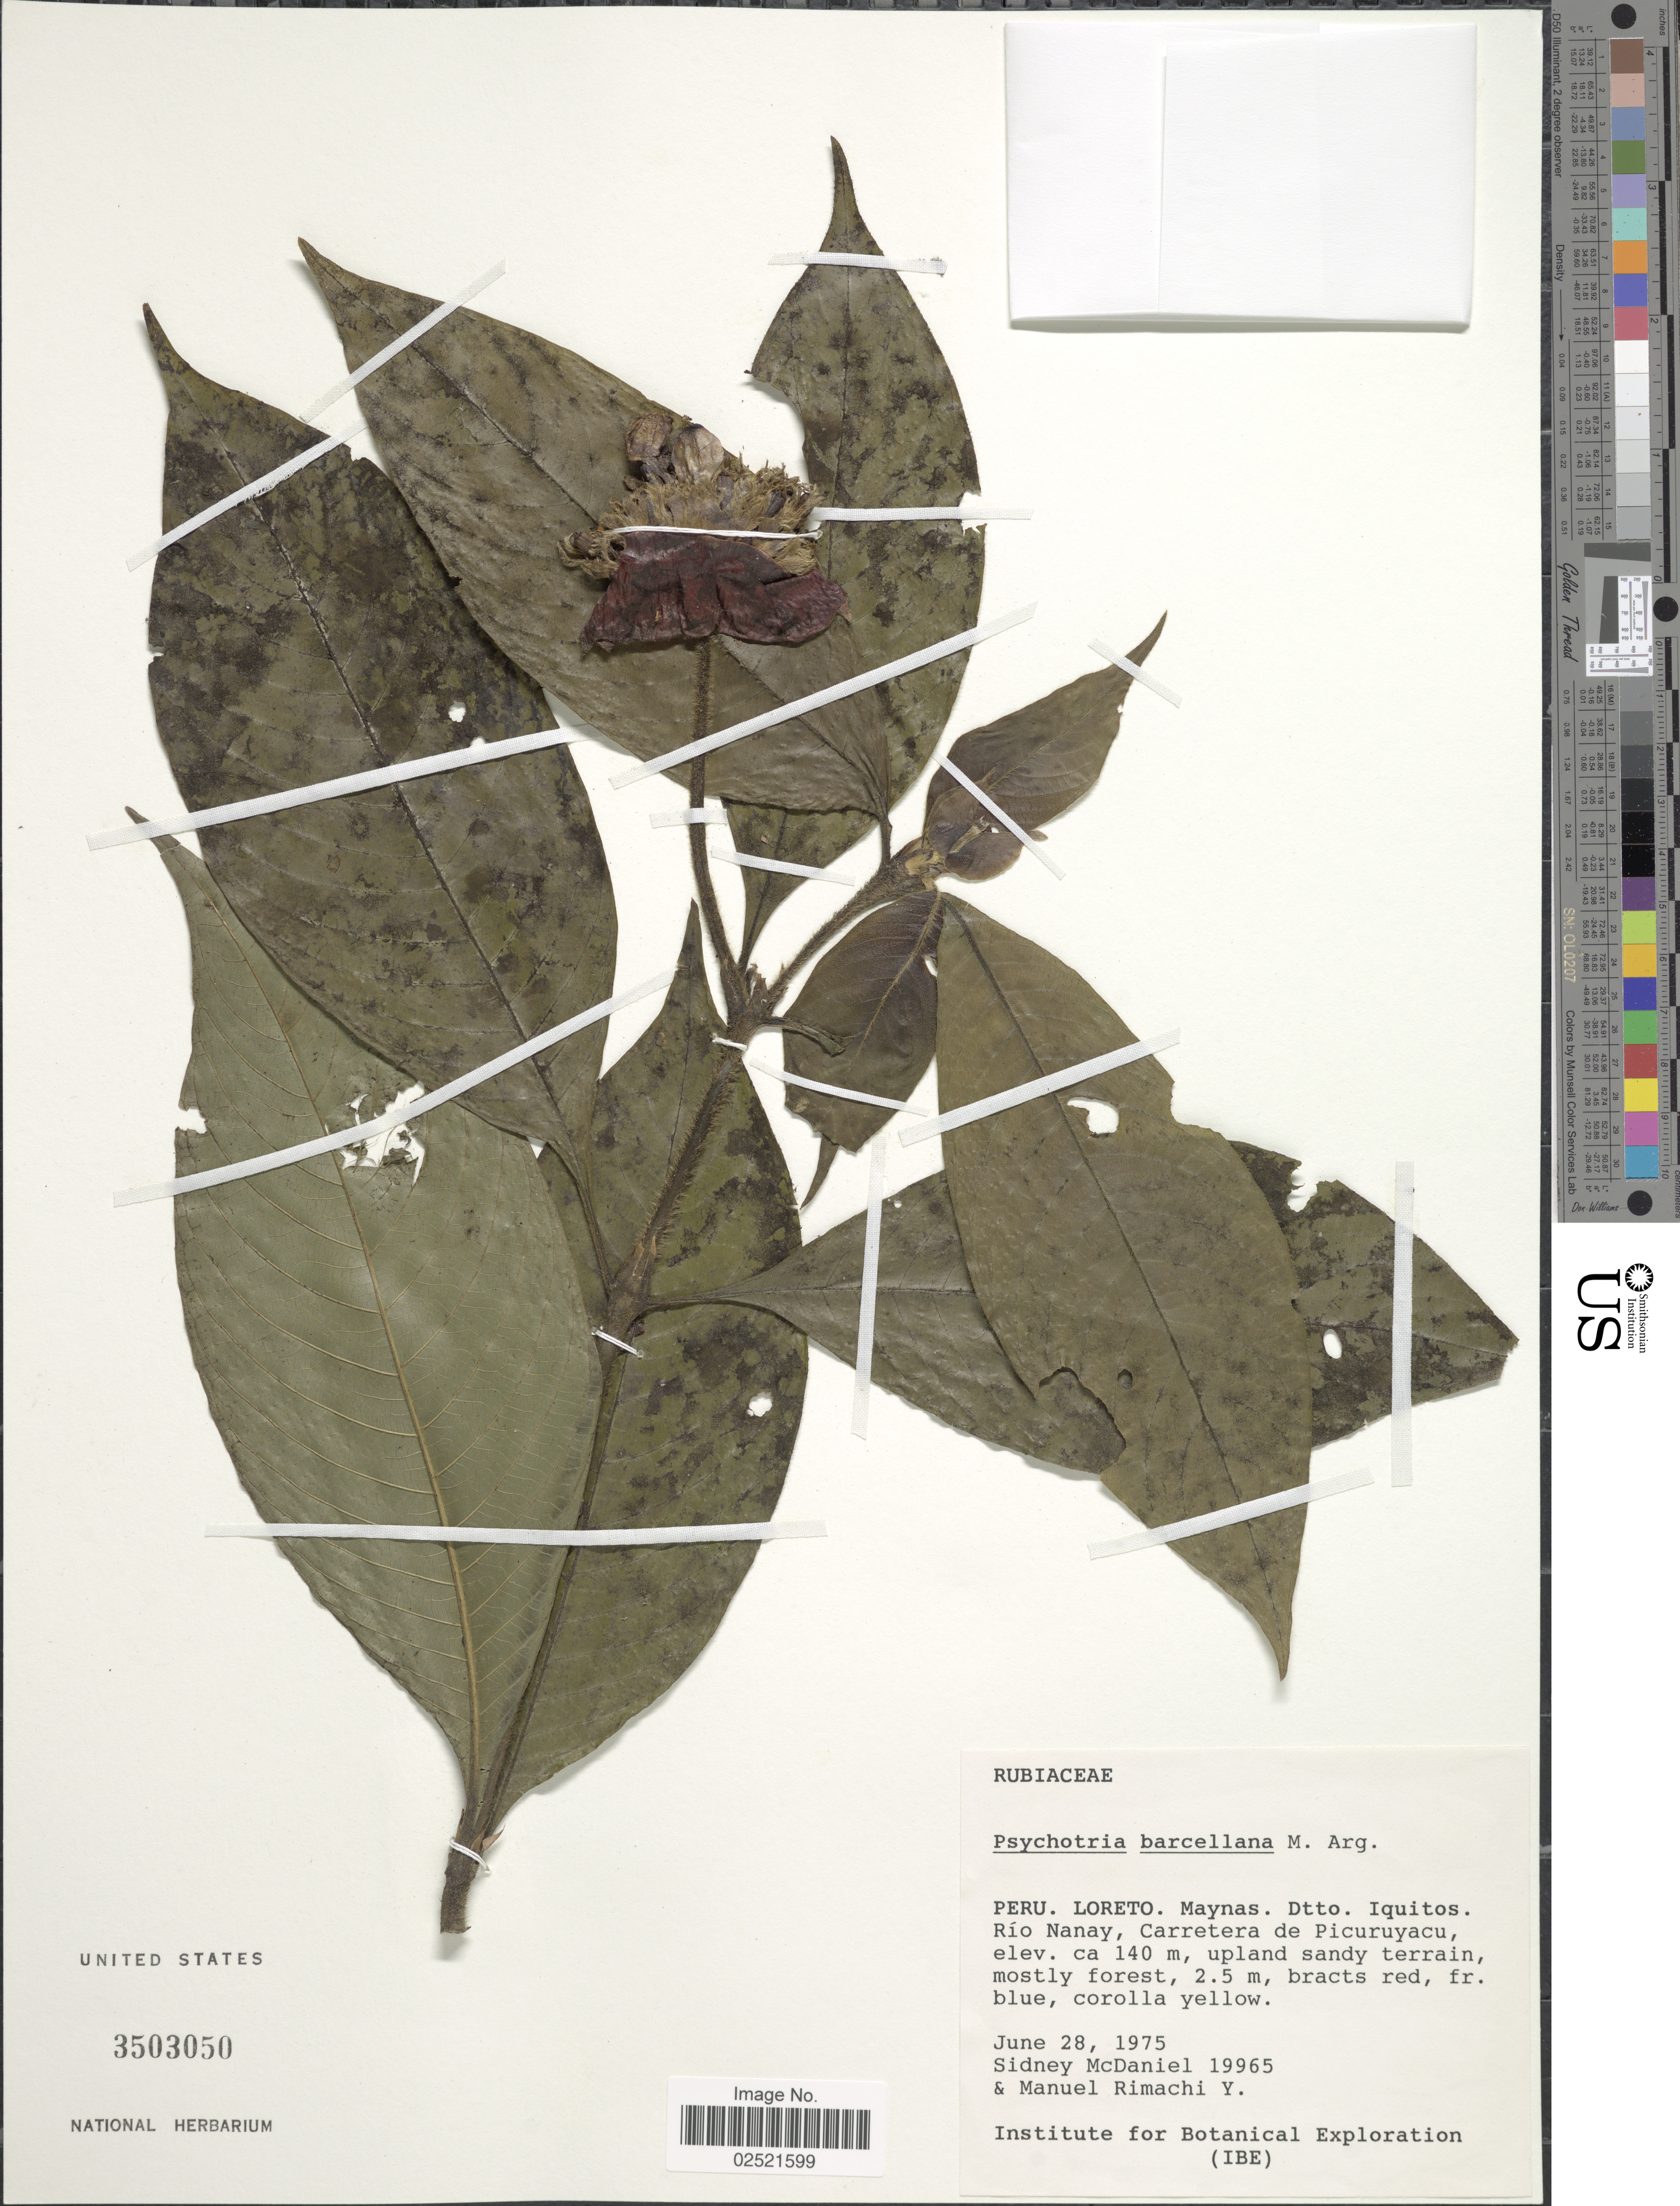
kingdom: Plantae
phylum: Tracheophyta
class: Magnoliopsida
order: Gentianales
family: Rubiaceae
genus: Psychotria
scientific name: Psychotria poeppigiana subsp. barcellana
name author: (Müll. Arg.) Steyerm.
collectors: S. McDaniel & M. Rimachi Y.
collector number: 19965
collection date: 1975-06-28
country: Peru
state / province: Loreto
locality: Maynas, Dtto. Iquitos, Rio Nanay, Carretera de Picuruyacu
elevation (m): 140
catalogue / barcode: US 3503050